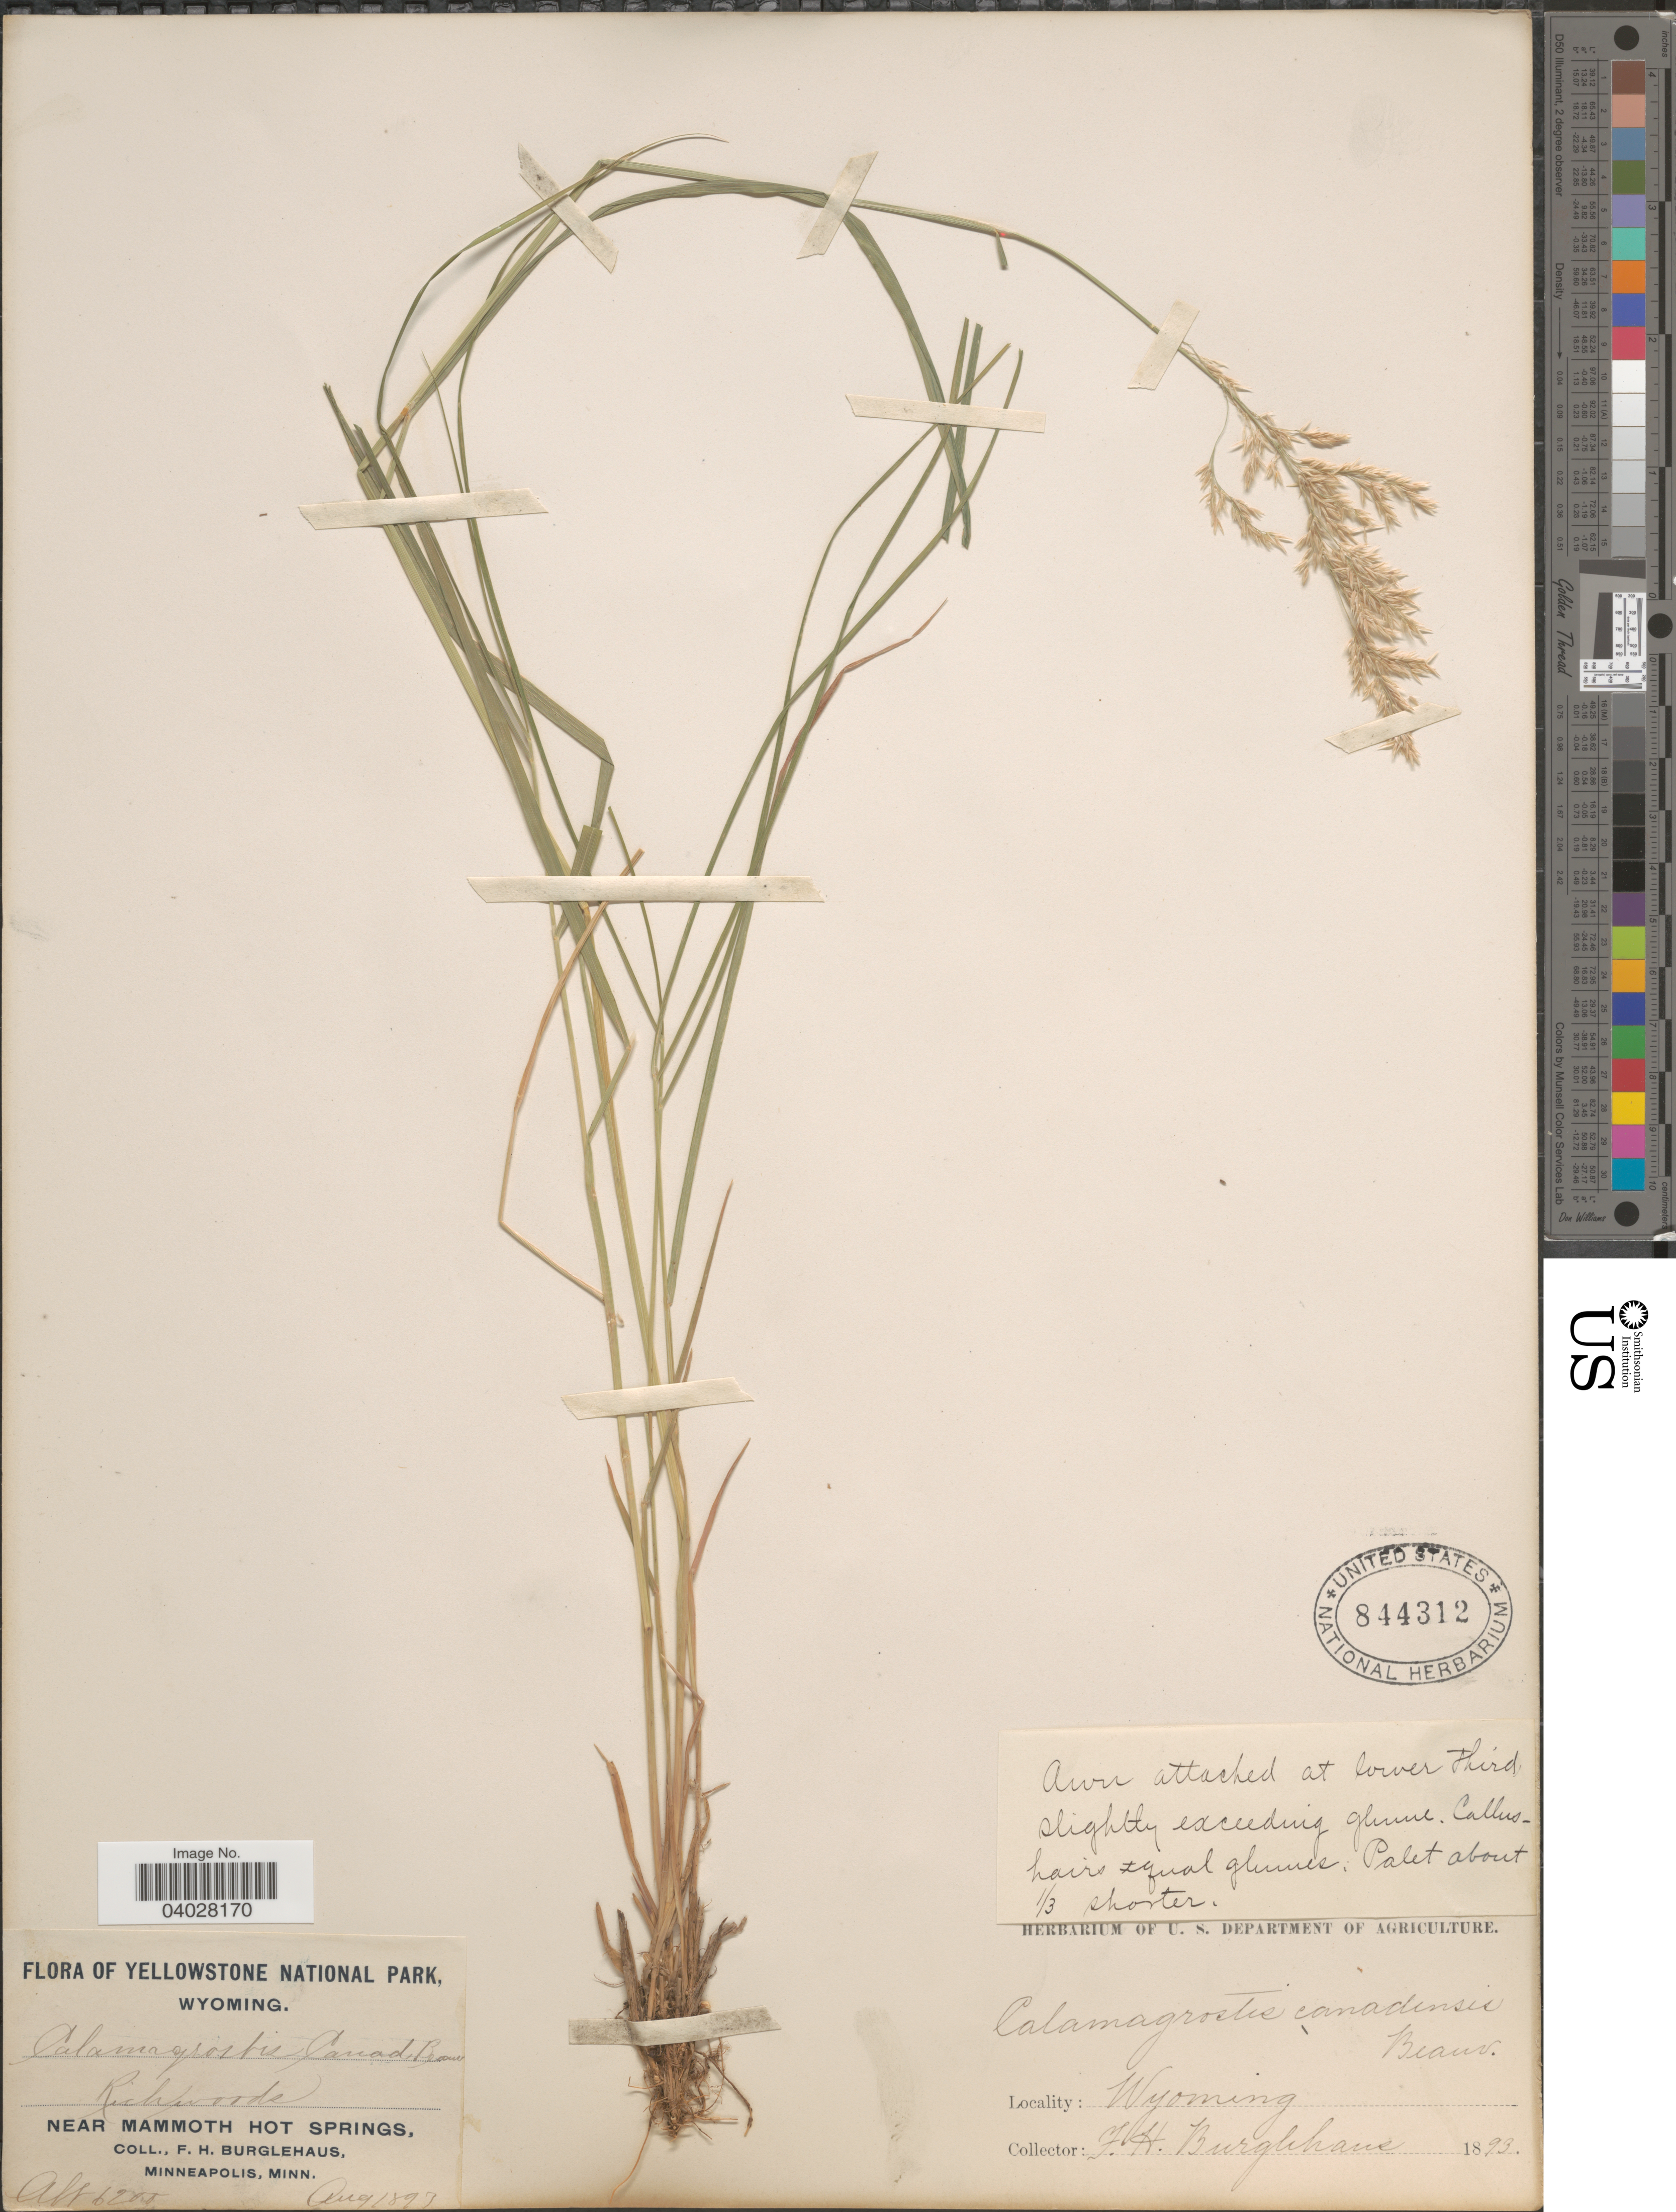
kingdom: Plantae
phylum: Tracheophyta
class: Liliopsida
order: Poales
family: Poaceae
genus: Calamagrostis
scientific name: Calamagrostis canadensis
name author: (Michx.) P. Beauv.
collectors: F. Burglehaus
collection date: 1893-08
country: United States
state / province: Wyoming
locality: Yellowstone National Park. Near Mammoth Hot Springs.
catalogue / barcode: US 844312